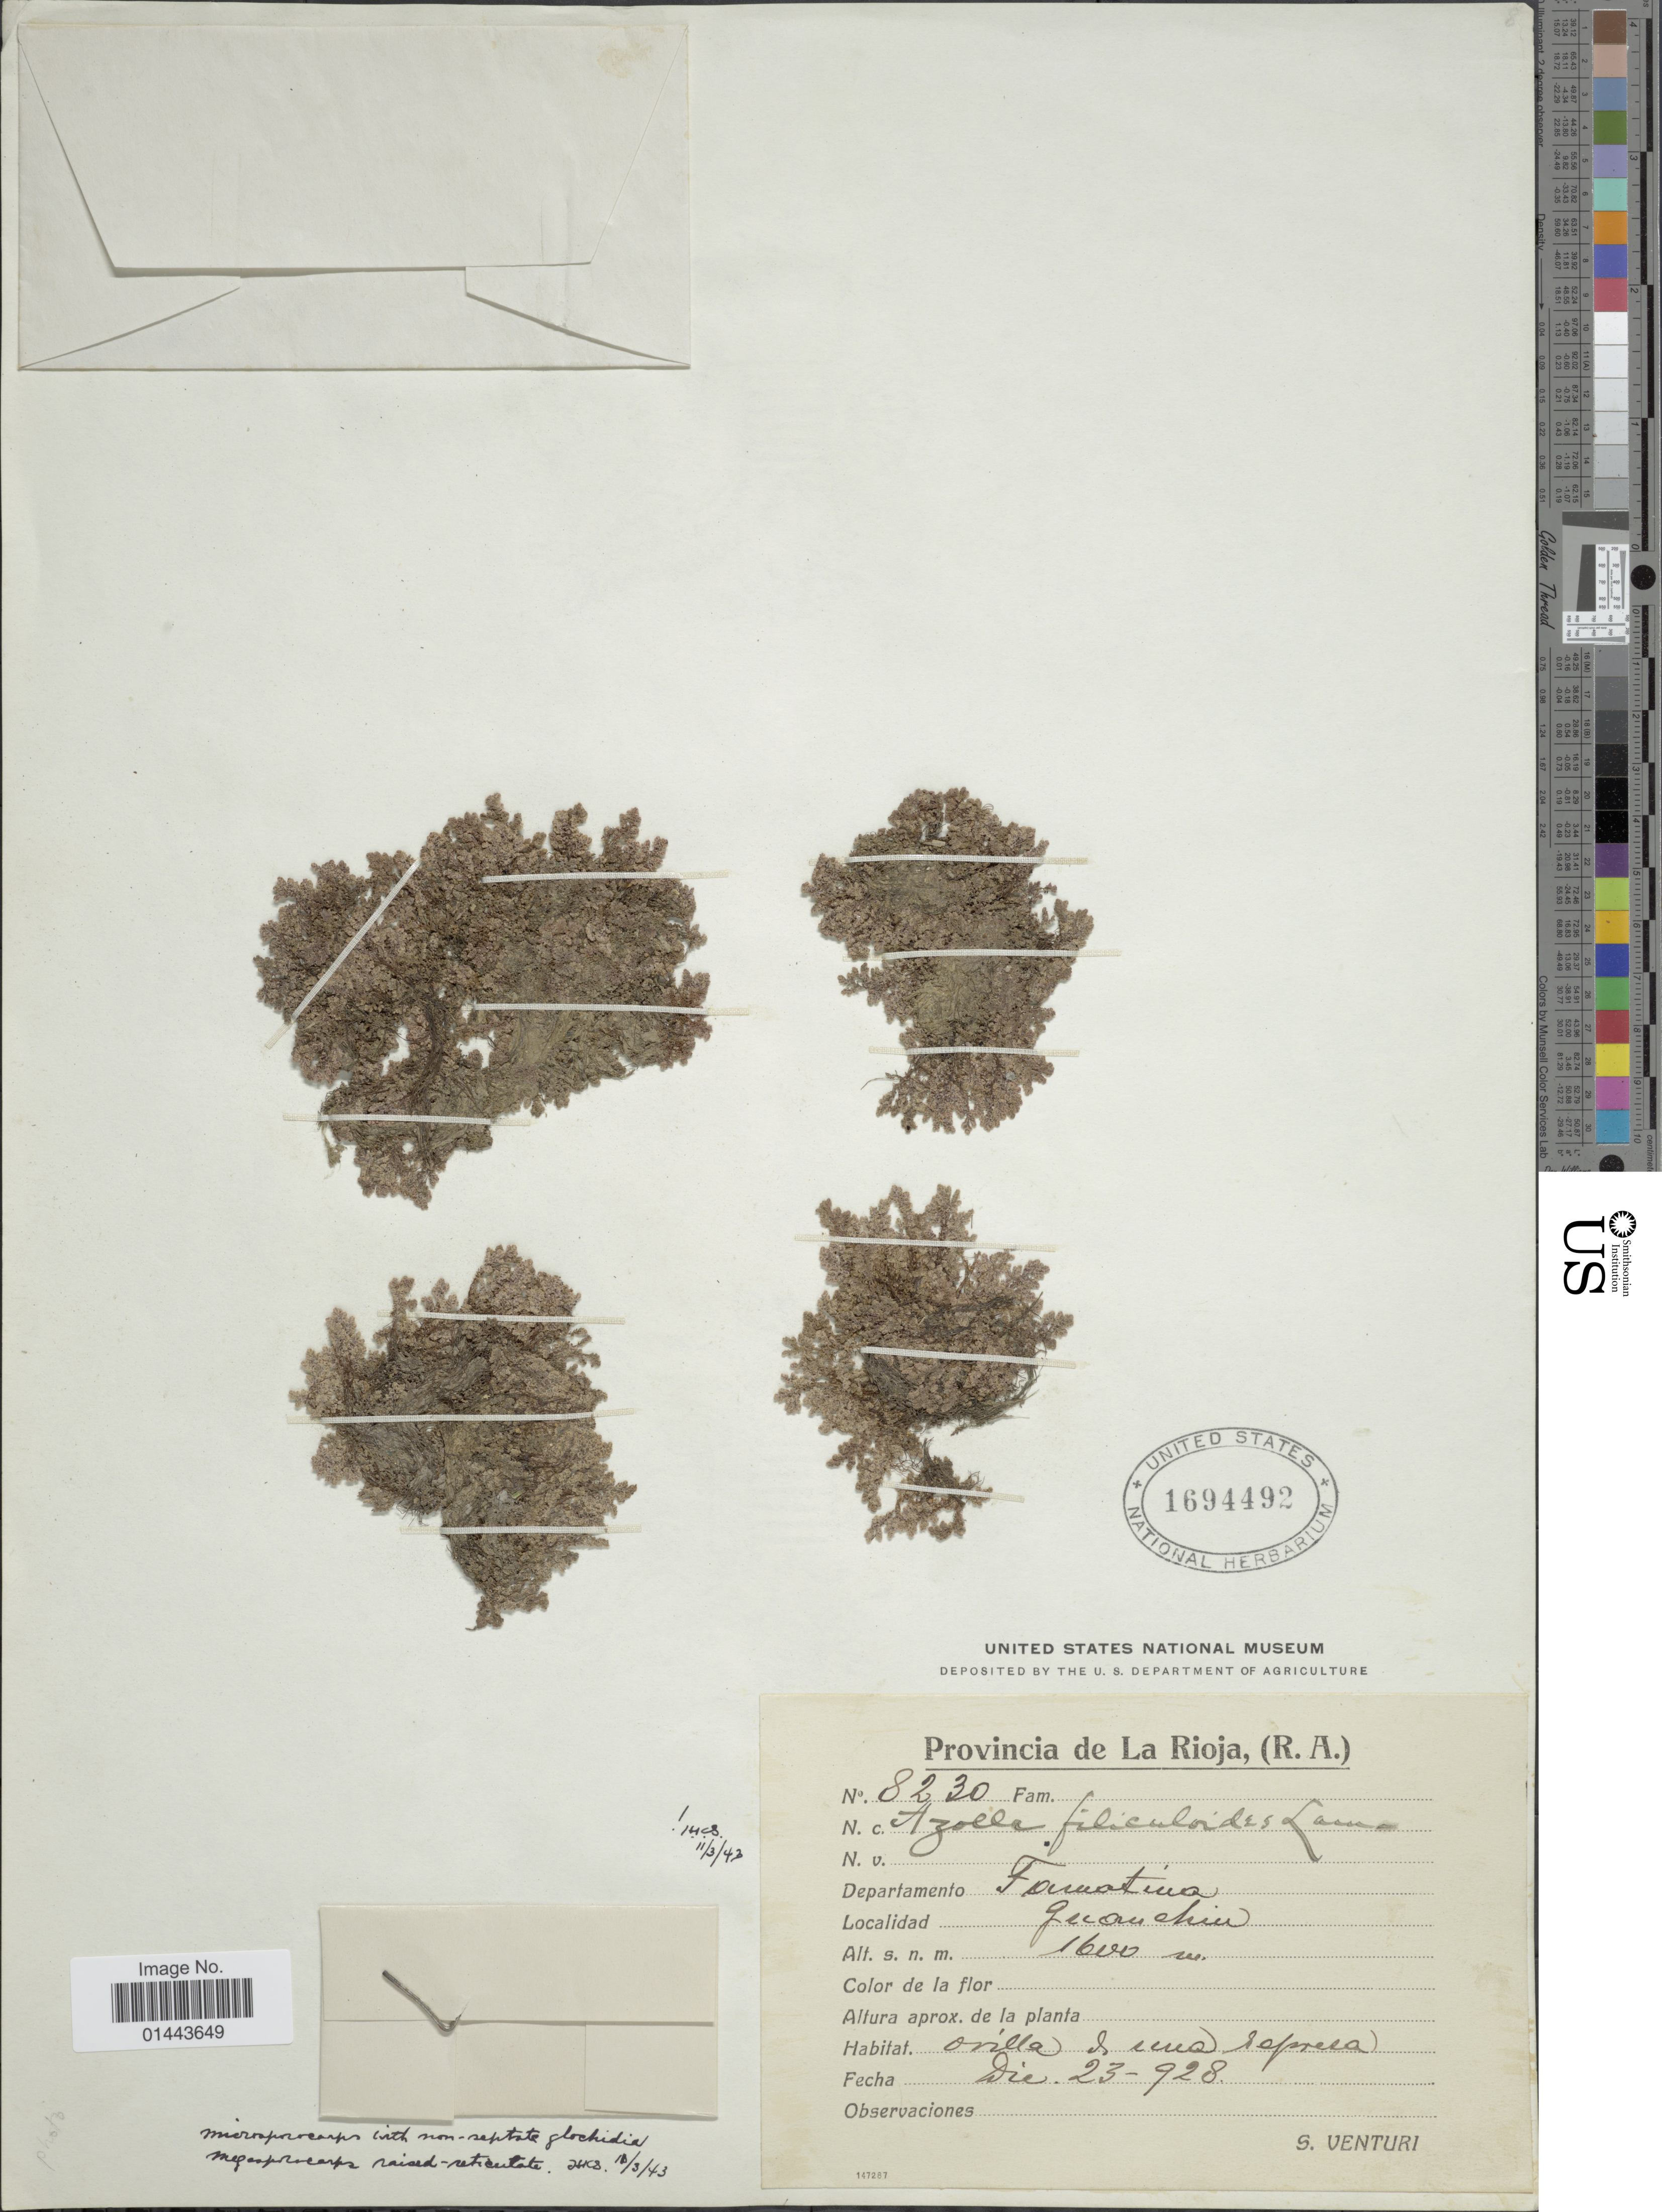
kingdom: Plantae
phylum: Tracheophyta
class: Polypodiopsida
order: Salviniales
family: Salviniaceae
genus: Azolla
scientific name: Azolla filiculoides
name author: Lam.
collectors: S. Venturi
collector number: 8230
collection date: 1928-12-23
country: Argentina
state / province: La Rioja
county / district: Famatina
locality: Guanchin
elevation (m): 1600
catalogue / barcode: US 1694492